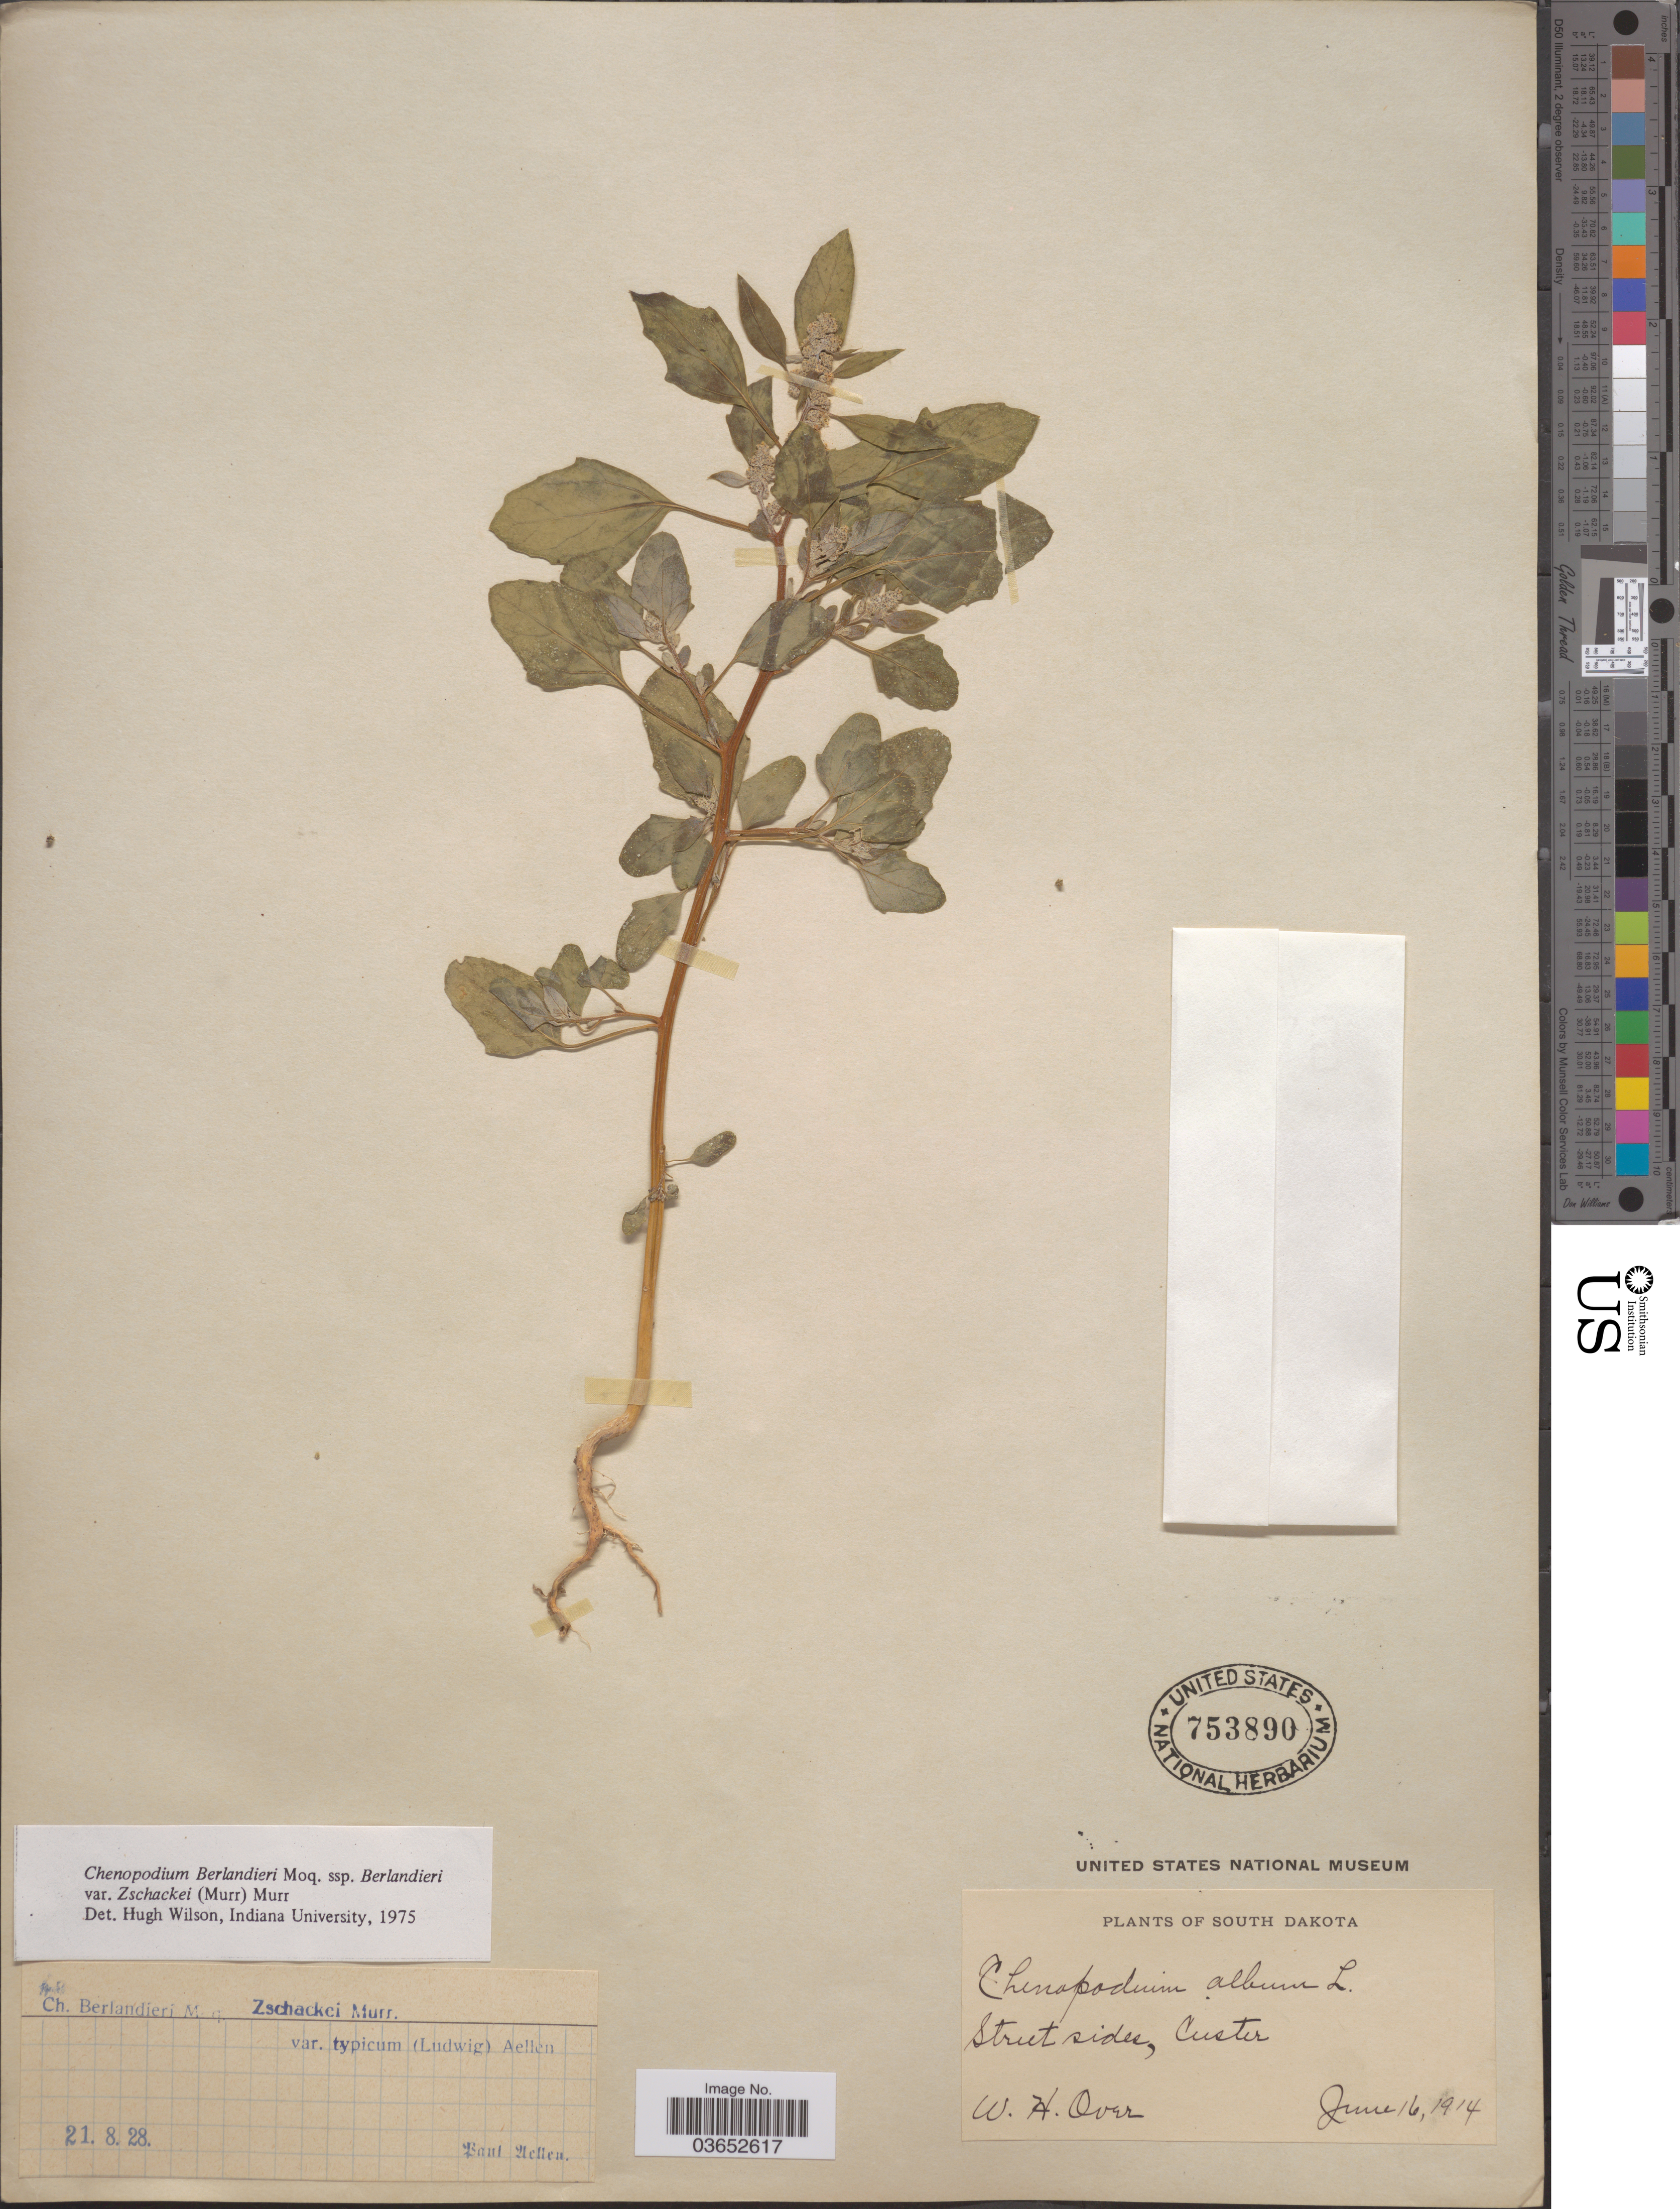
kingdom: Plantae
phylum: Tracheophyta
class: Magnoliopsida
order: Caryophyllales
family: Amaranthaceae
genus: Chenopodium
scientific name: Chenopodium berlandieri var. zschackei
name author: (Murr.) Murr.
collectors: W. Over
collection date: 1914-06-16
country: United States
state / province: South Dakota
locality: Street sides, Custer.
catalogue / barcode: US 753890